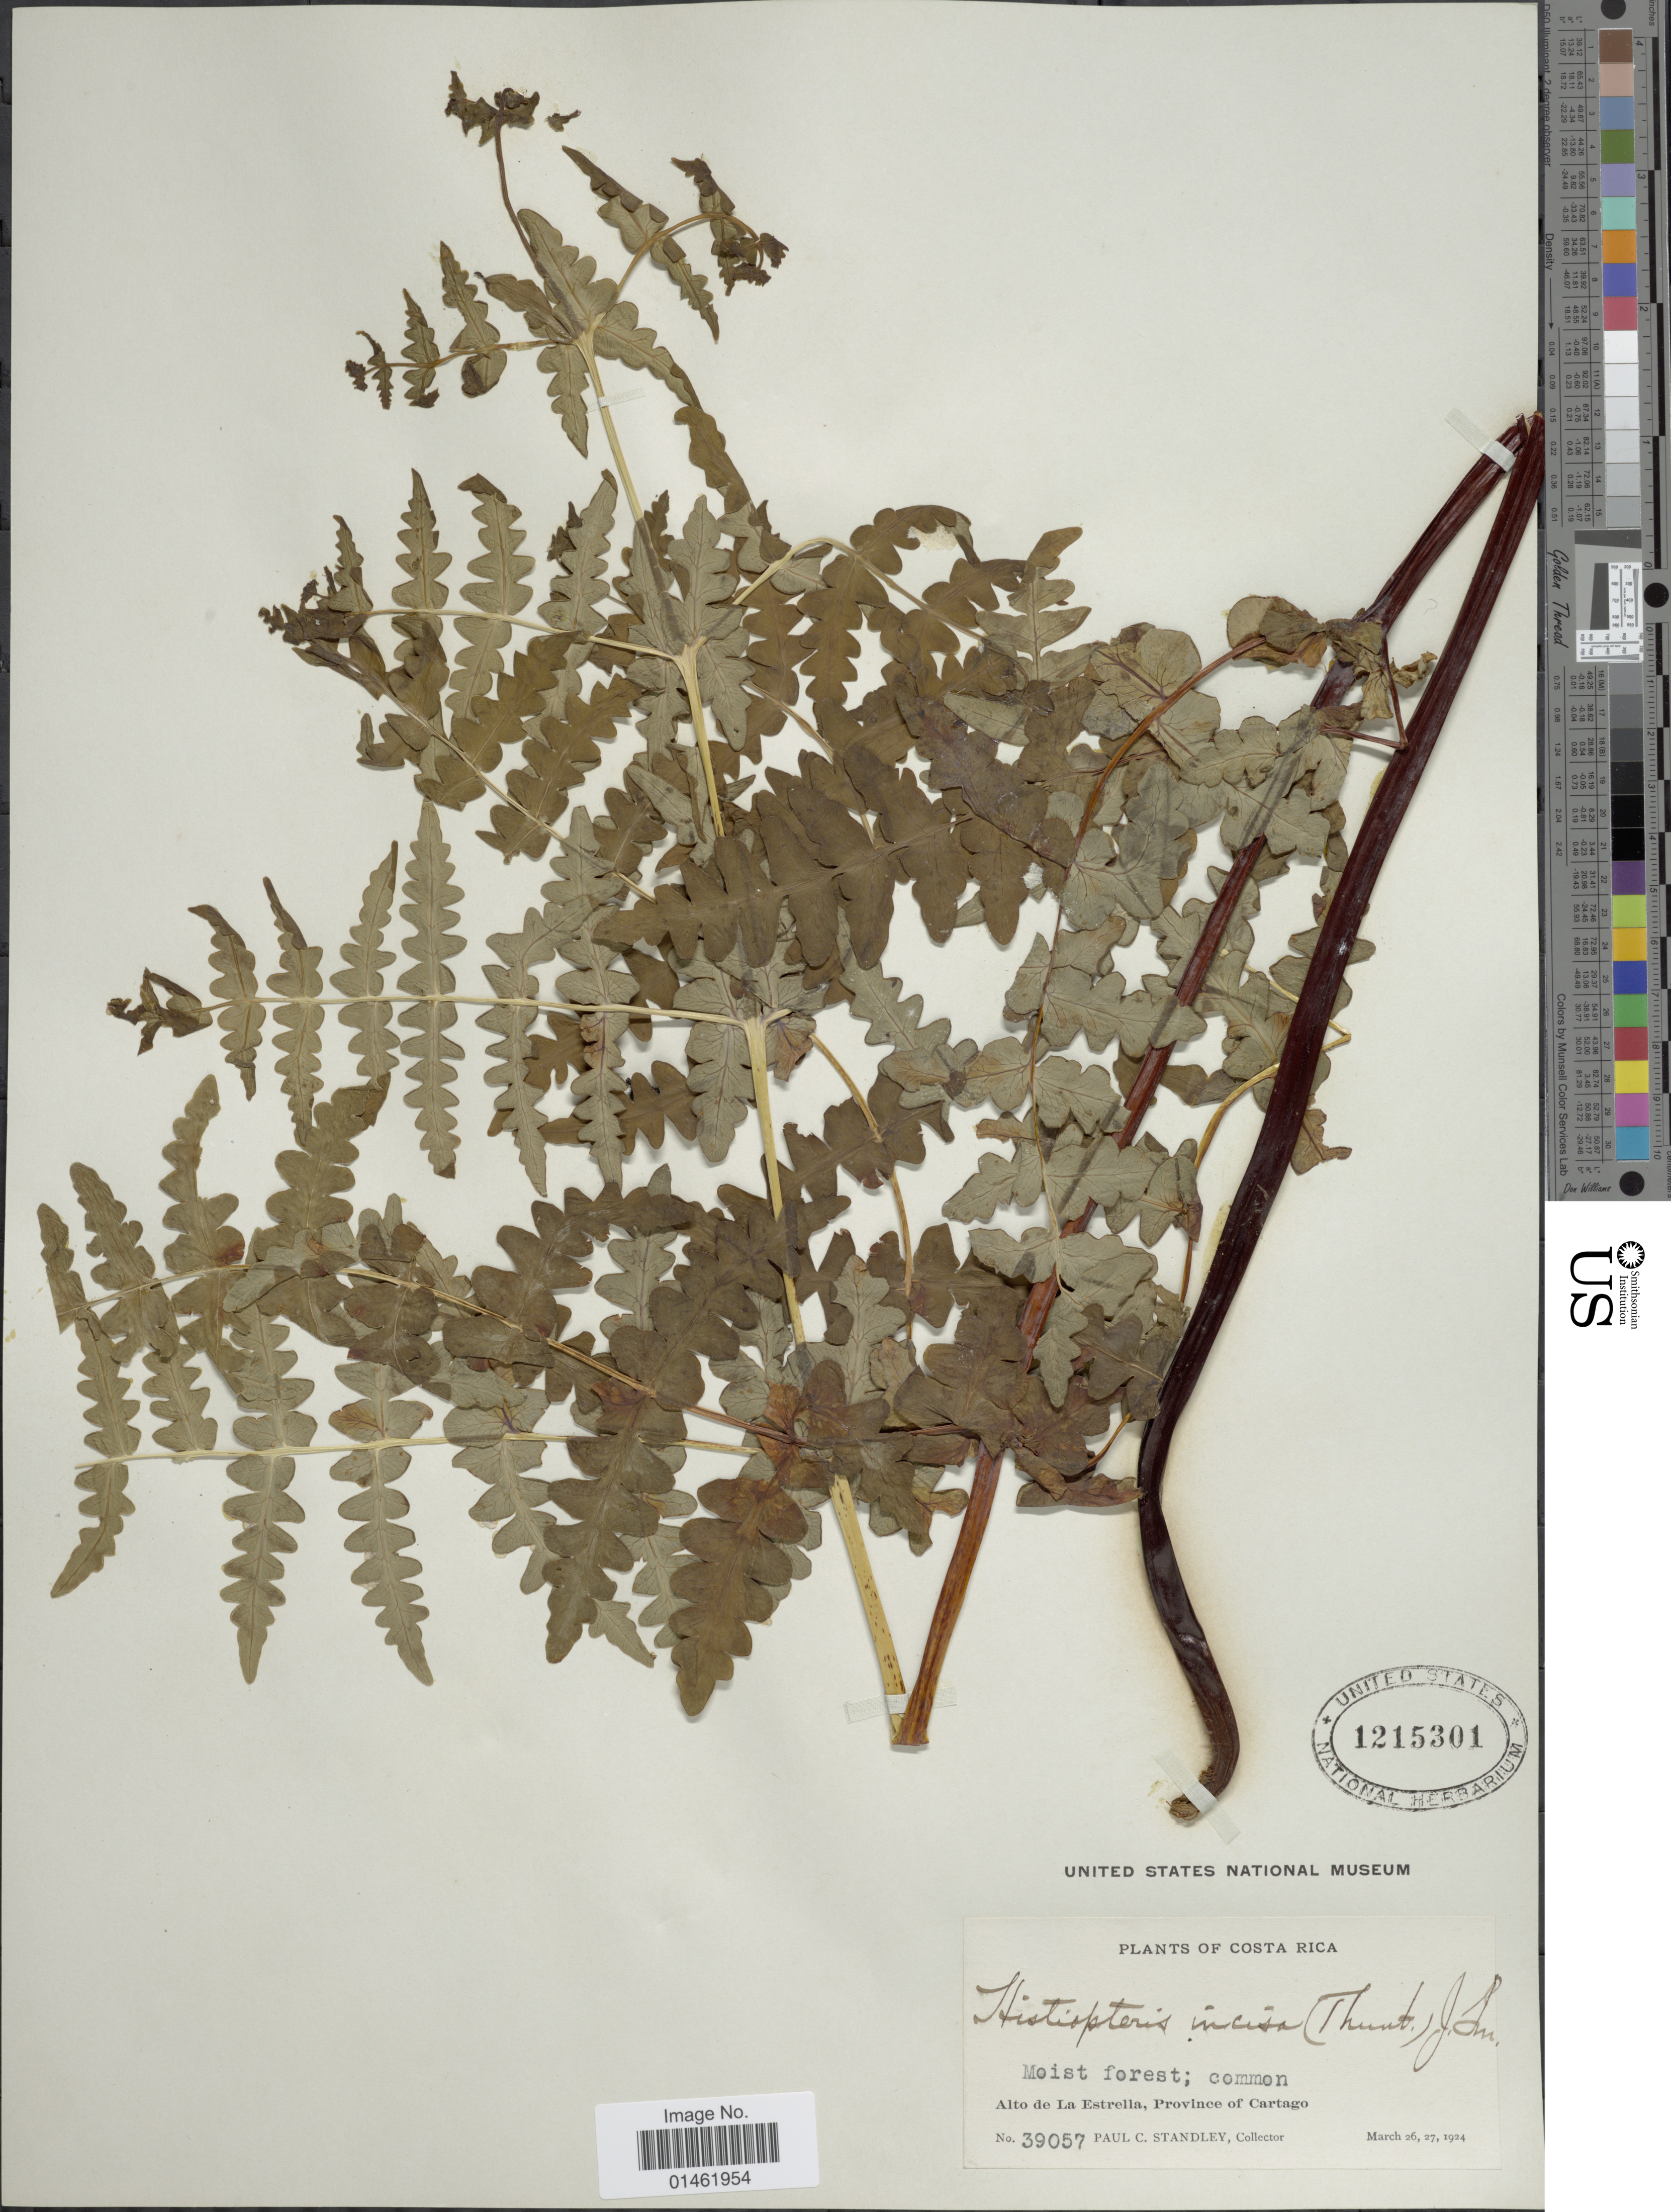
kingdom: Plantae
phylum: Tracheophyta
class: Polypodiopsida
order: Polypodiales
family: Dennstaedtiaceae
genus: Histiopteris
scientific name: Histiopteris incisa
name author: (Thunb.) J. Sm.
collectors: P. C. Standley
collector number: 39057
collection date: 1924-03-26/1924-03-27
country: Costa Rica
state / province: Cartago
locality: Costa Rica, Alto de La Estrella, province of Cartago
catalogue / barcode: US 1215301